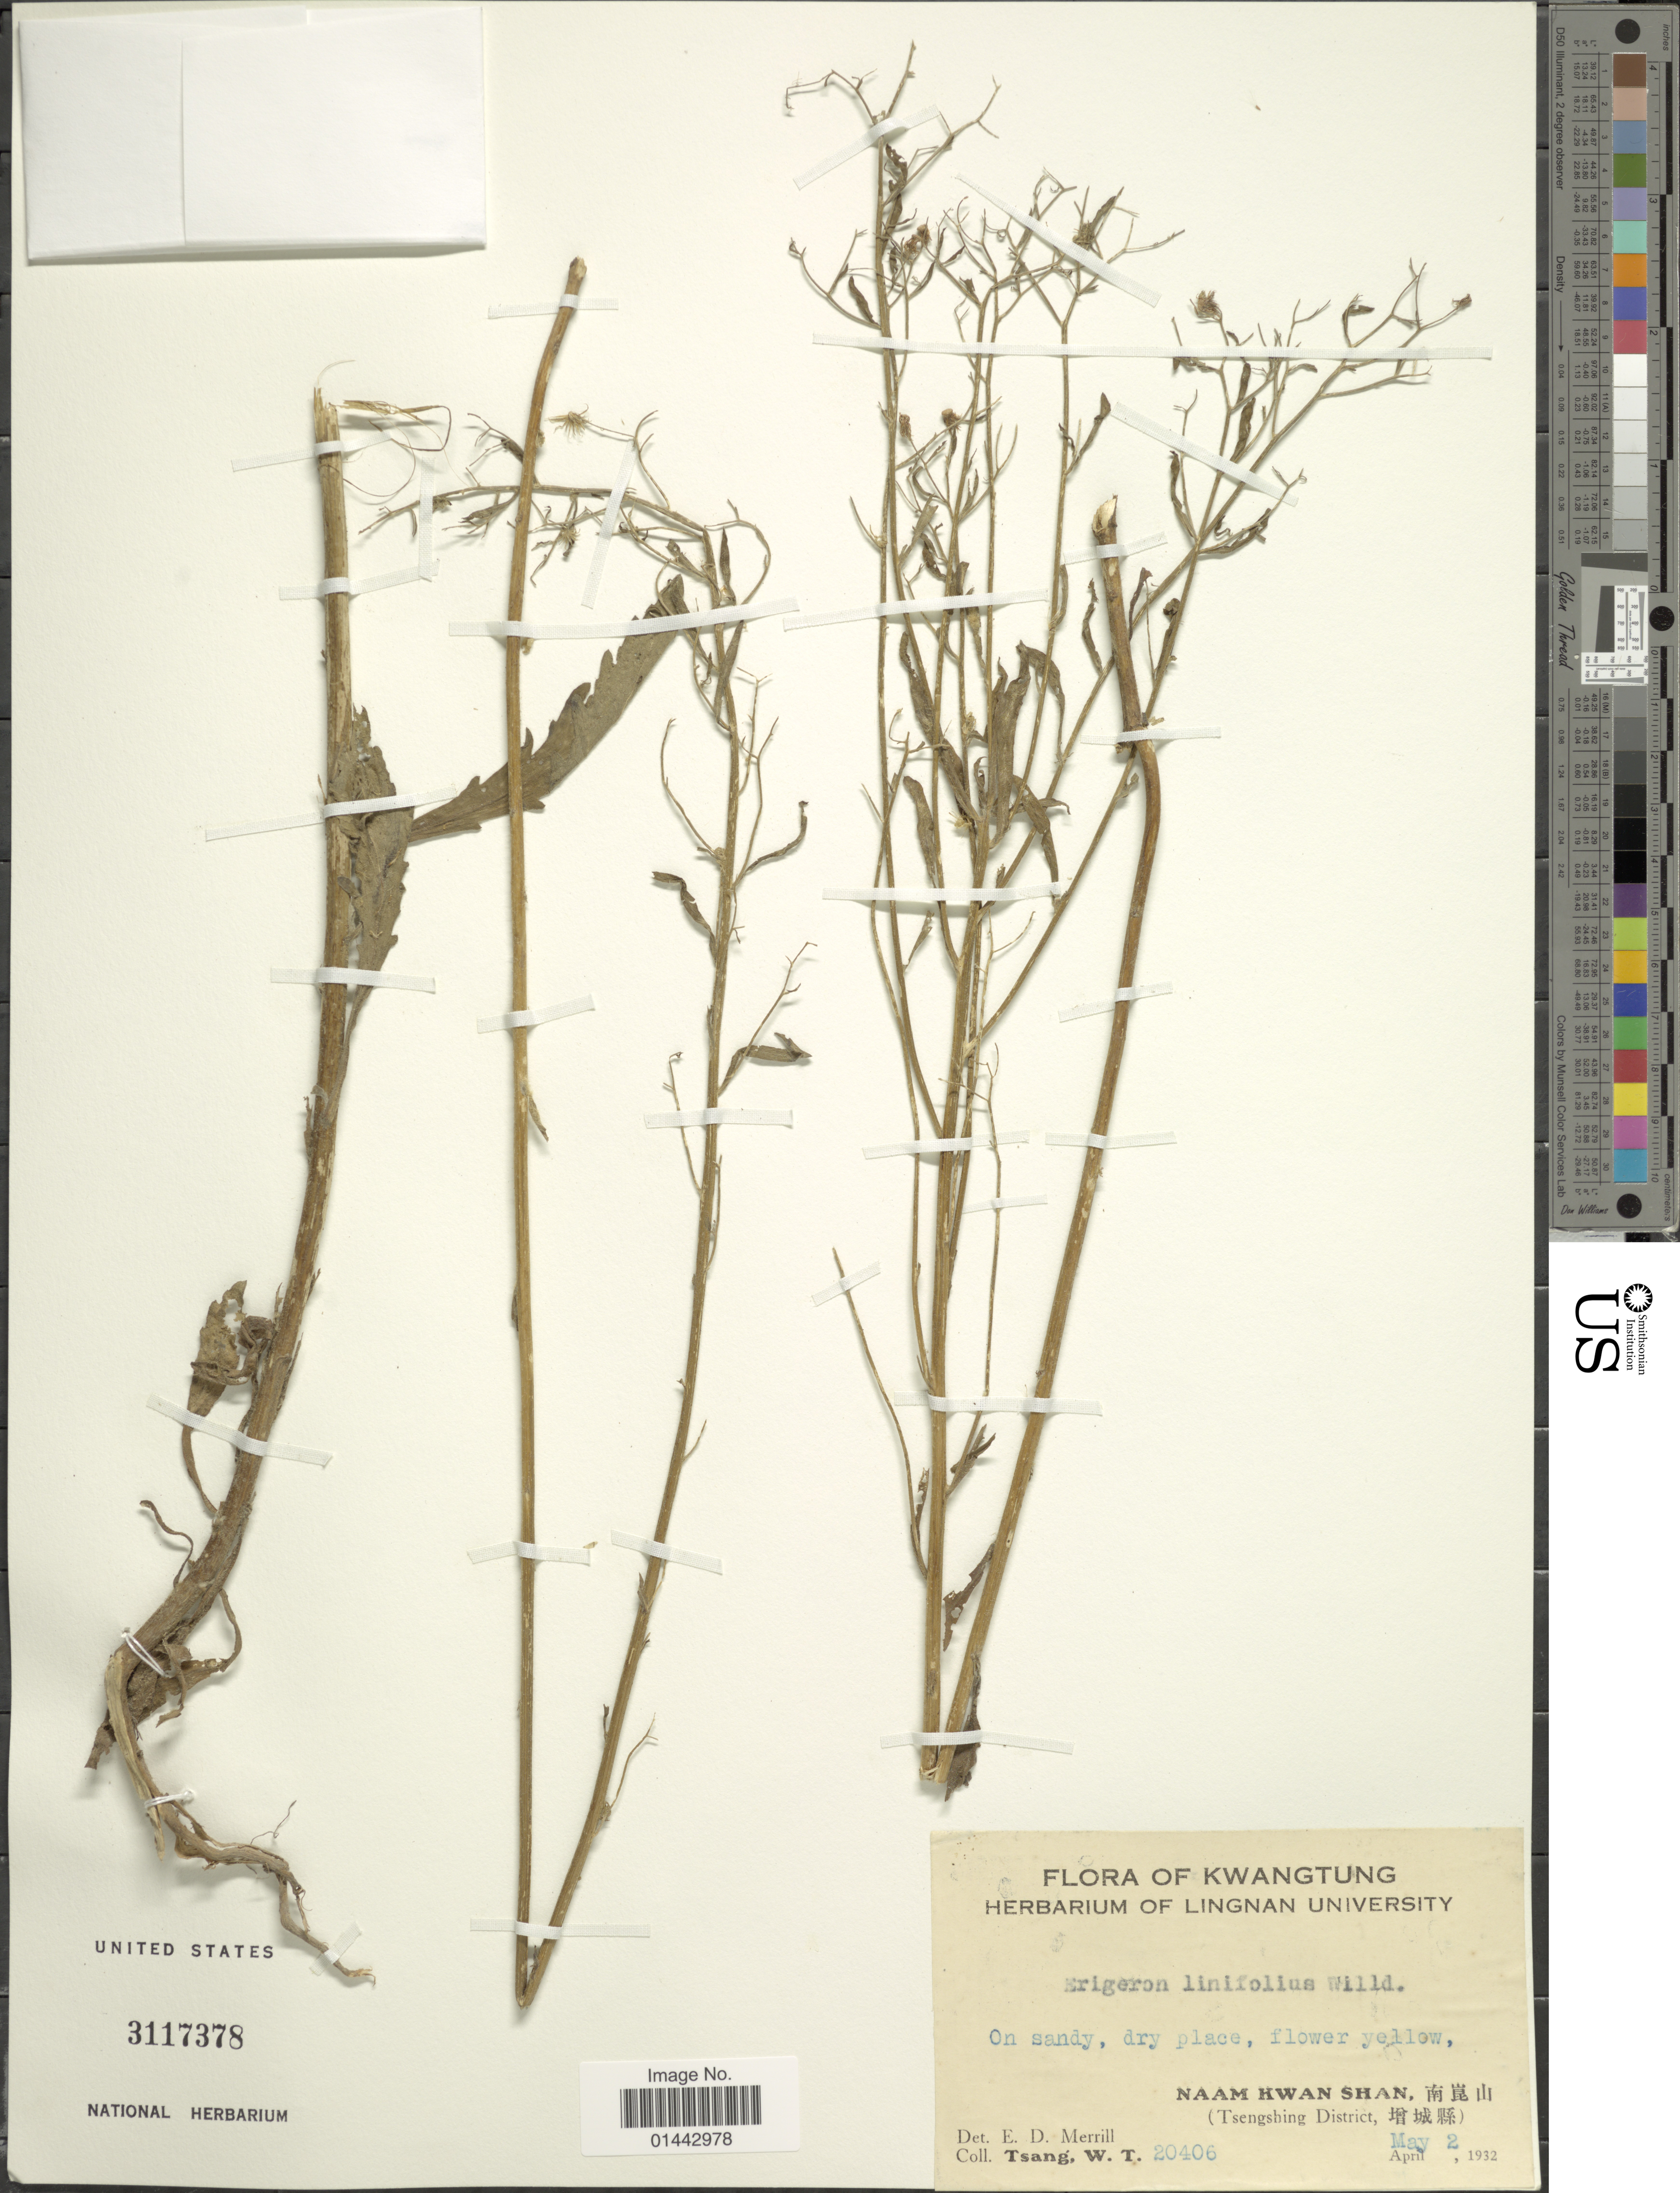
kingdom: Plantae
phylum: Tracheophyta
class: Magnoliopsida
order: Asterales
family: Asteraceae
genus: Erigeron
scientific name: Erigeron bonariensis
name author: L.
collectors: W. T. Tsang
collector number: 20406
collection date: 1932-05-02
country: China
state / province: Guangdong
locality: Naam Kwan Shan (Tsengshing District).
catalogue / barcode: US 3117378